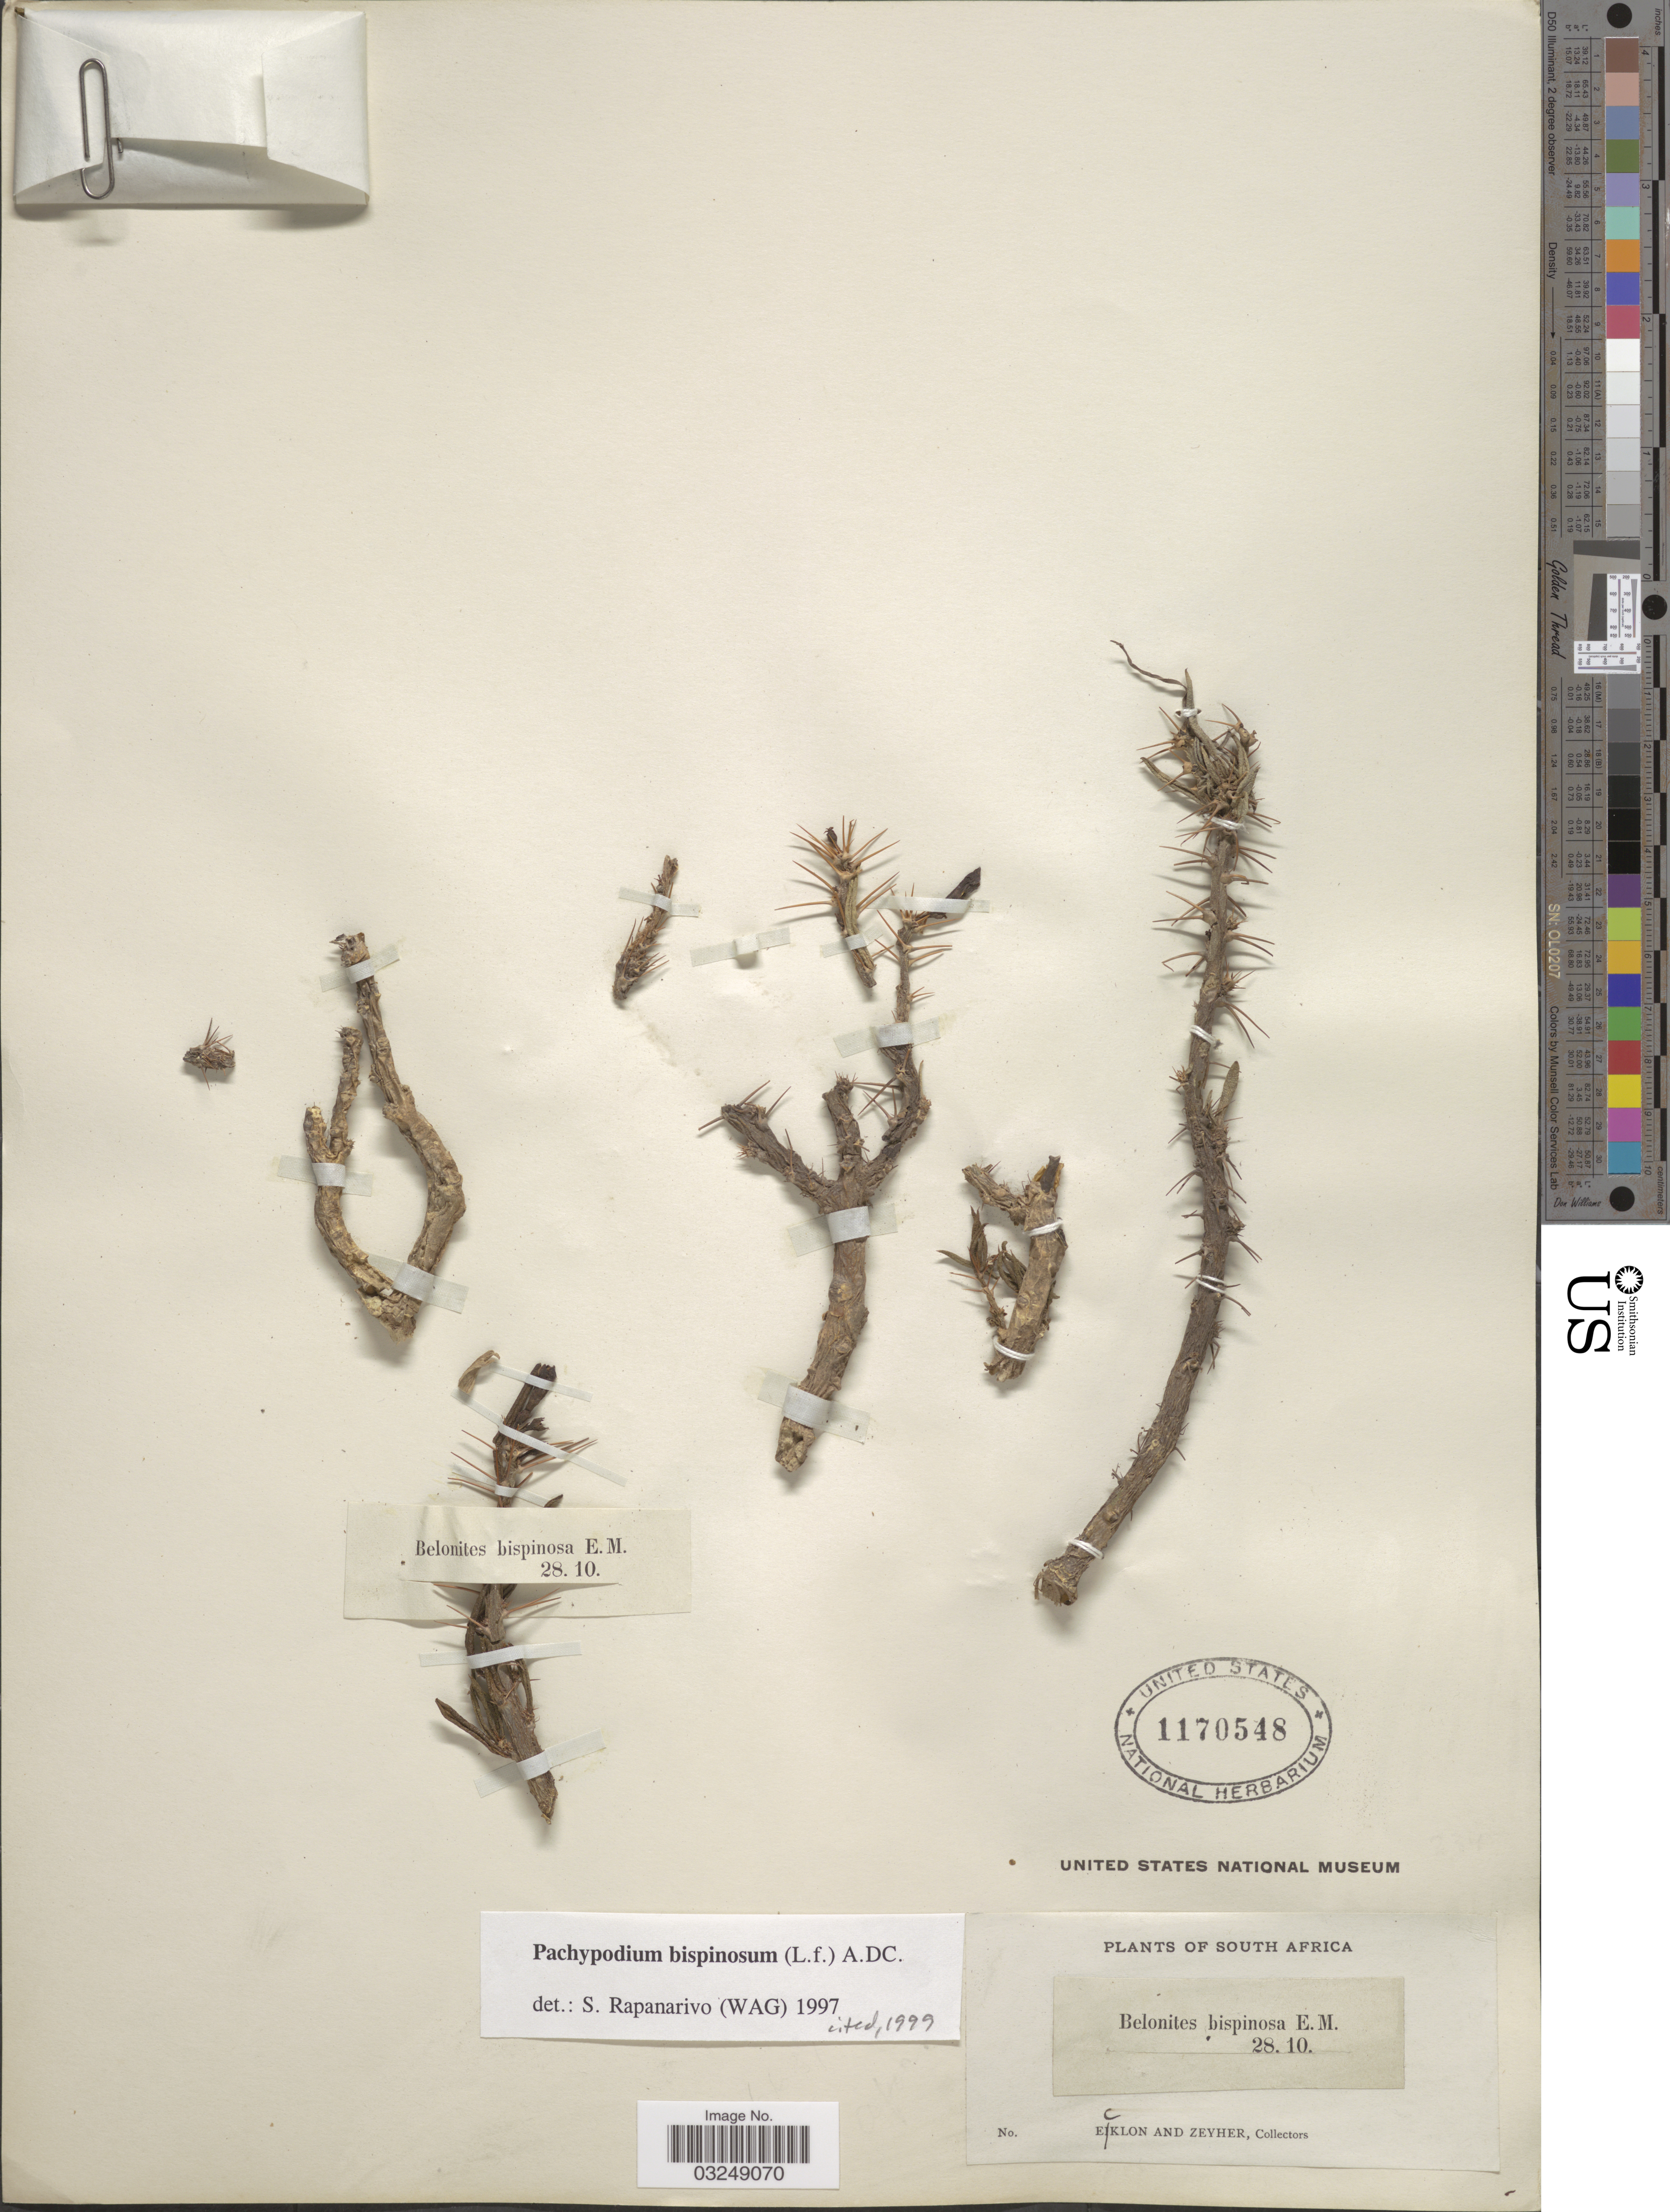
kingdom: Plantae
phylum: Tracheophyta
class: Magnoliopsida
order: Gentianales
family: Apocynaceae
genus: Pachypodium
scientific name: Pachypodium bispinosum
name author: (L. f.) A. DC.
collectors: -. Ecklon & -. Zeyher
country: South Africa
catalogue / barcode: US 1170548